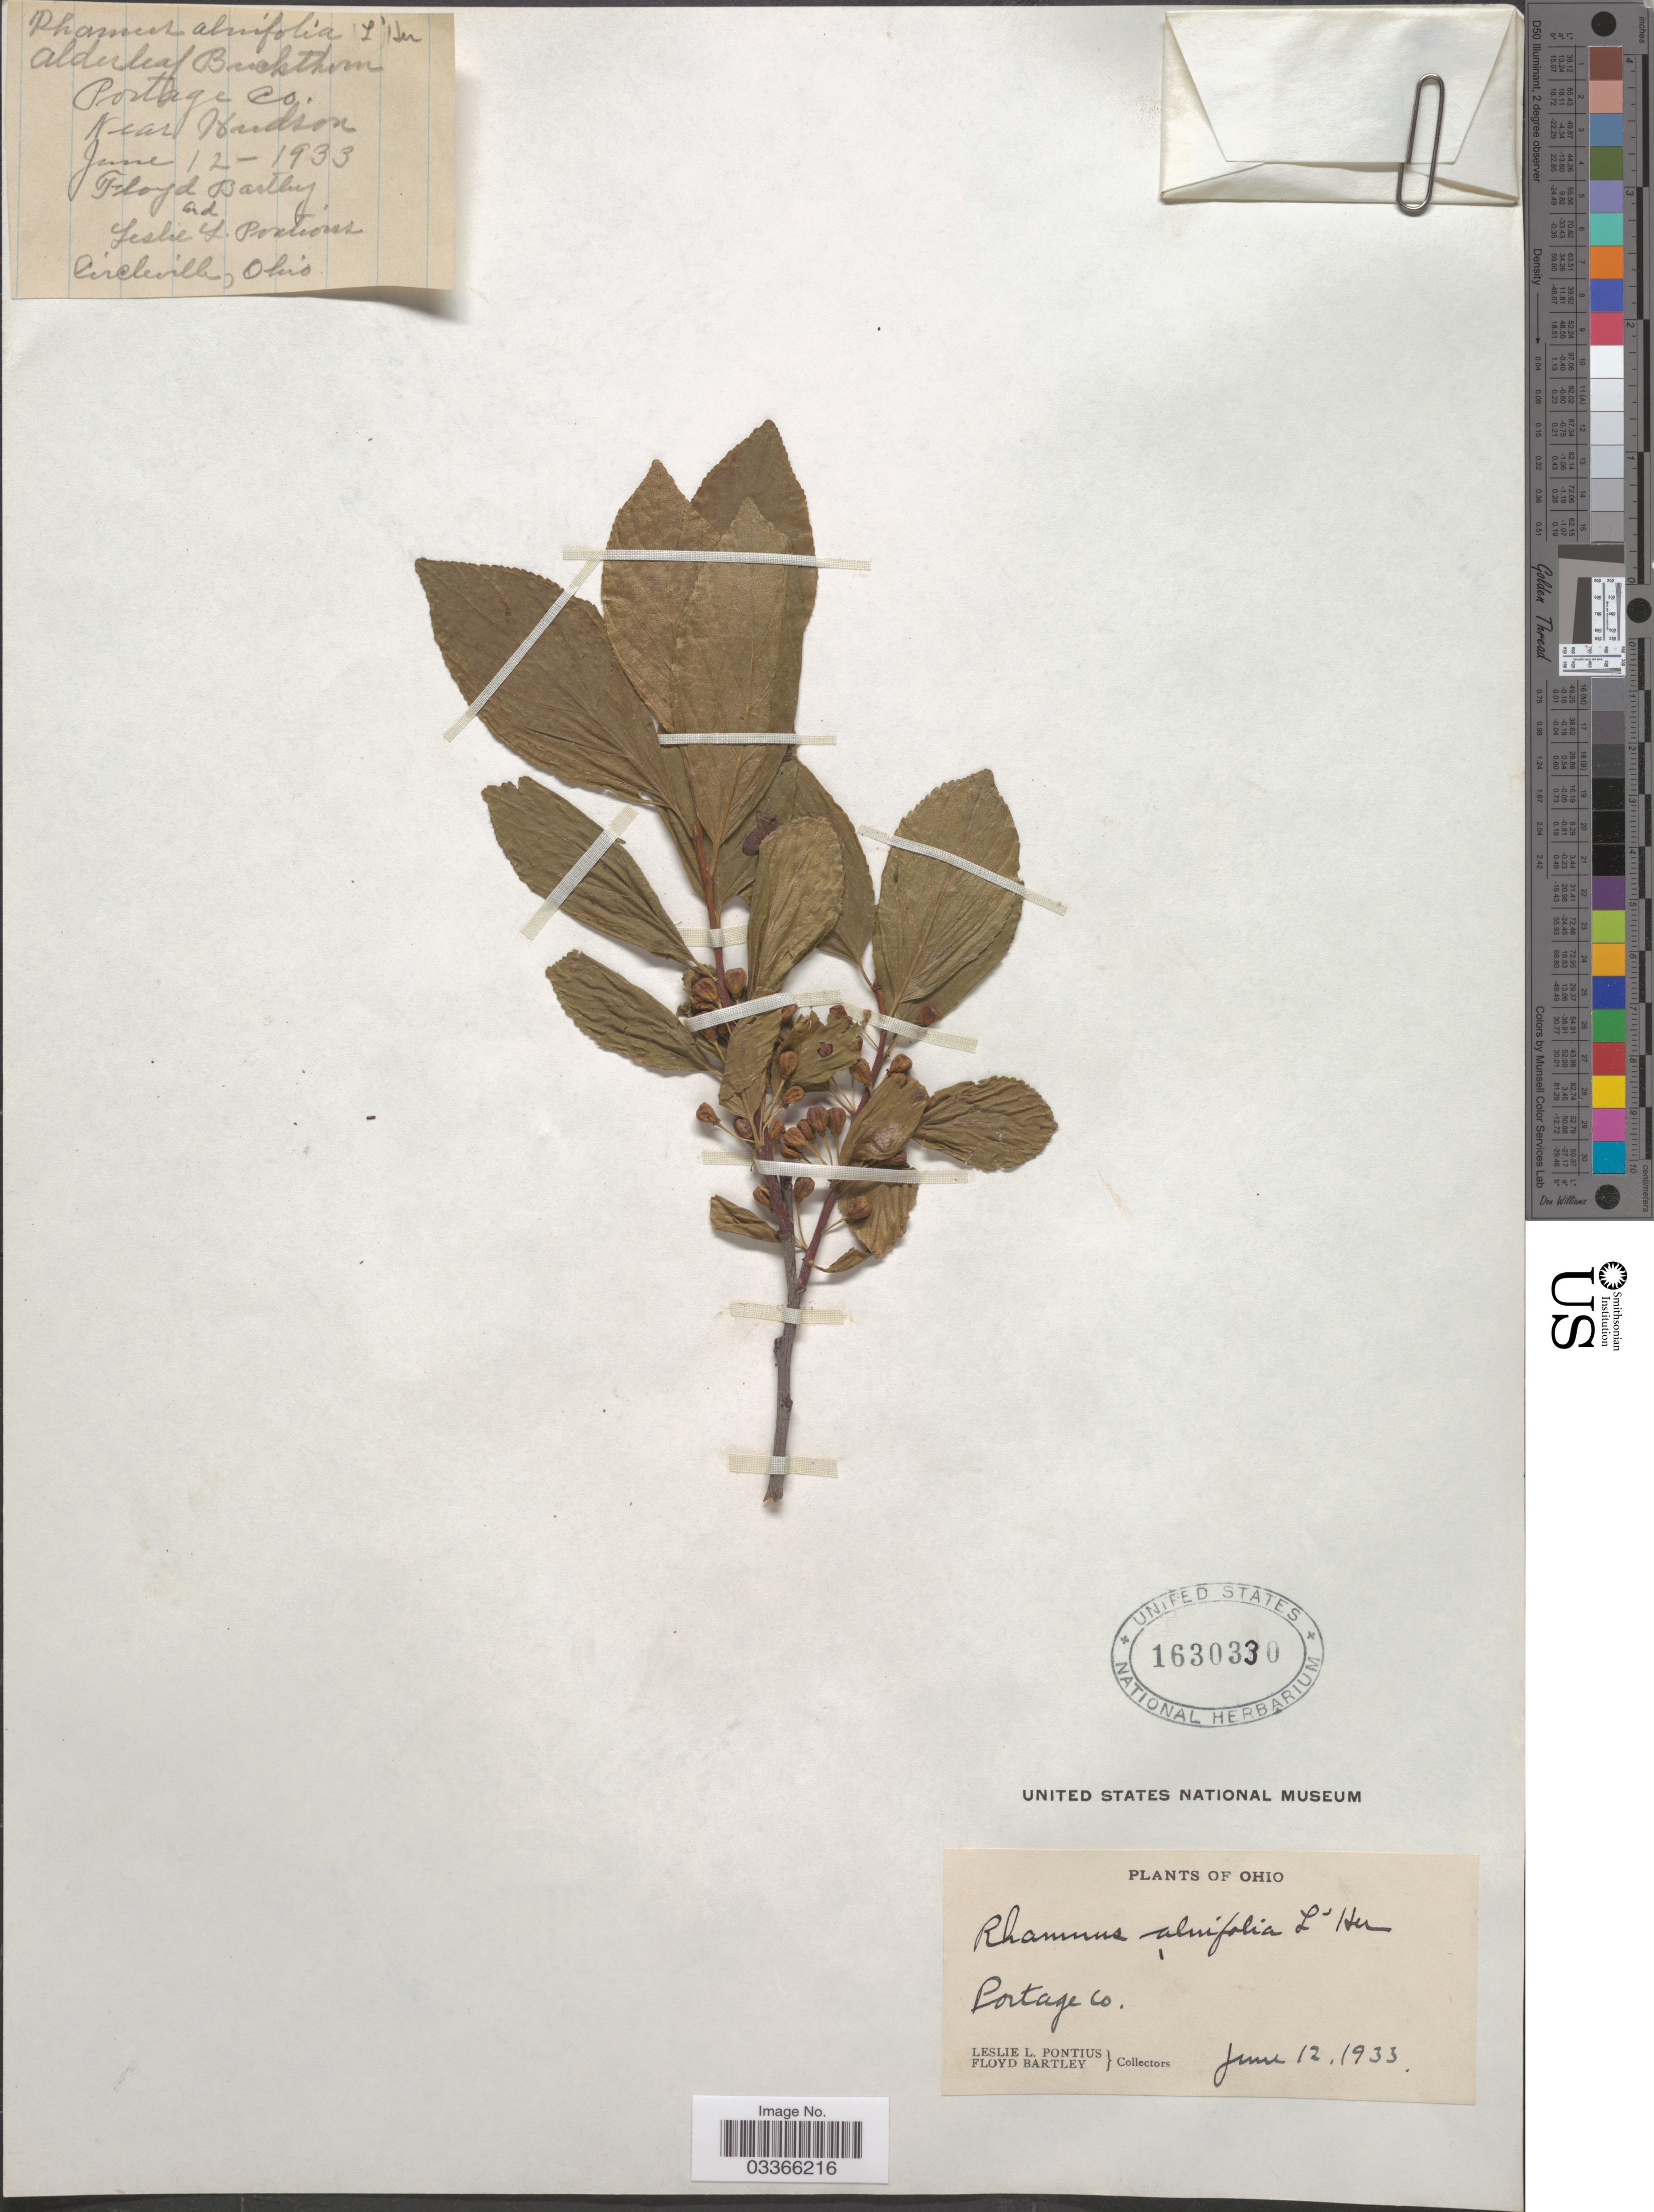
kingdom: Plantae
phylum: Tracheophyta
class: Magnoliopsida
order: Rosales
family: Rhamnaceae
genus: Rhamnus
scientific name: Rhamnus alnifolia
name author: L'Hér.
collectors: L. Pontius & F. Bartley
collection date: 1933-06-12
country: United States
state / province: Ohio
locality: Portage Co., Near Hudson.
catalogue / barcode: US 1630330